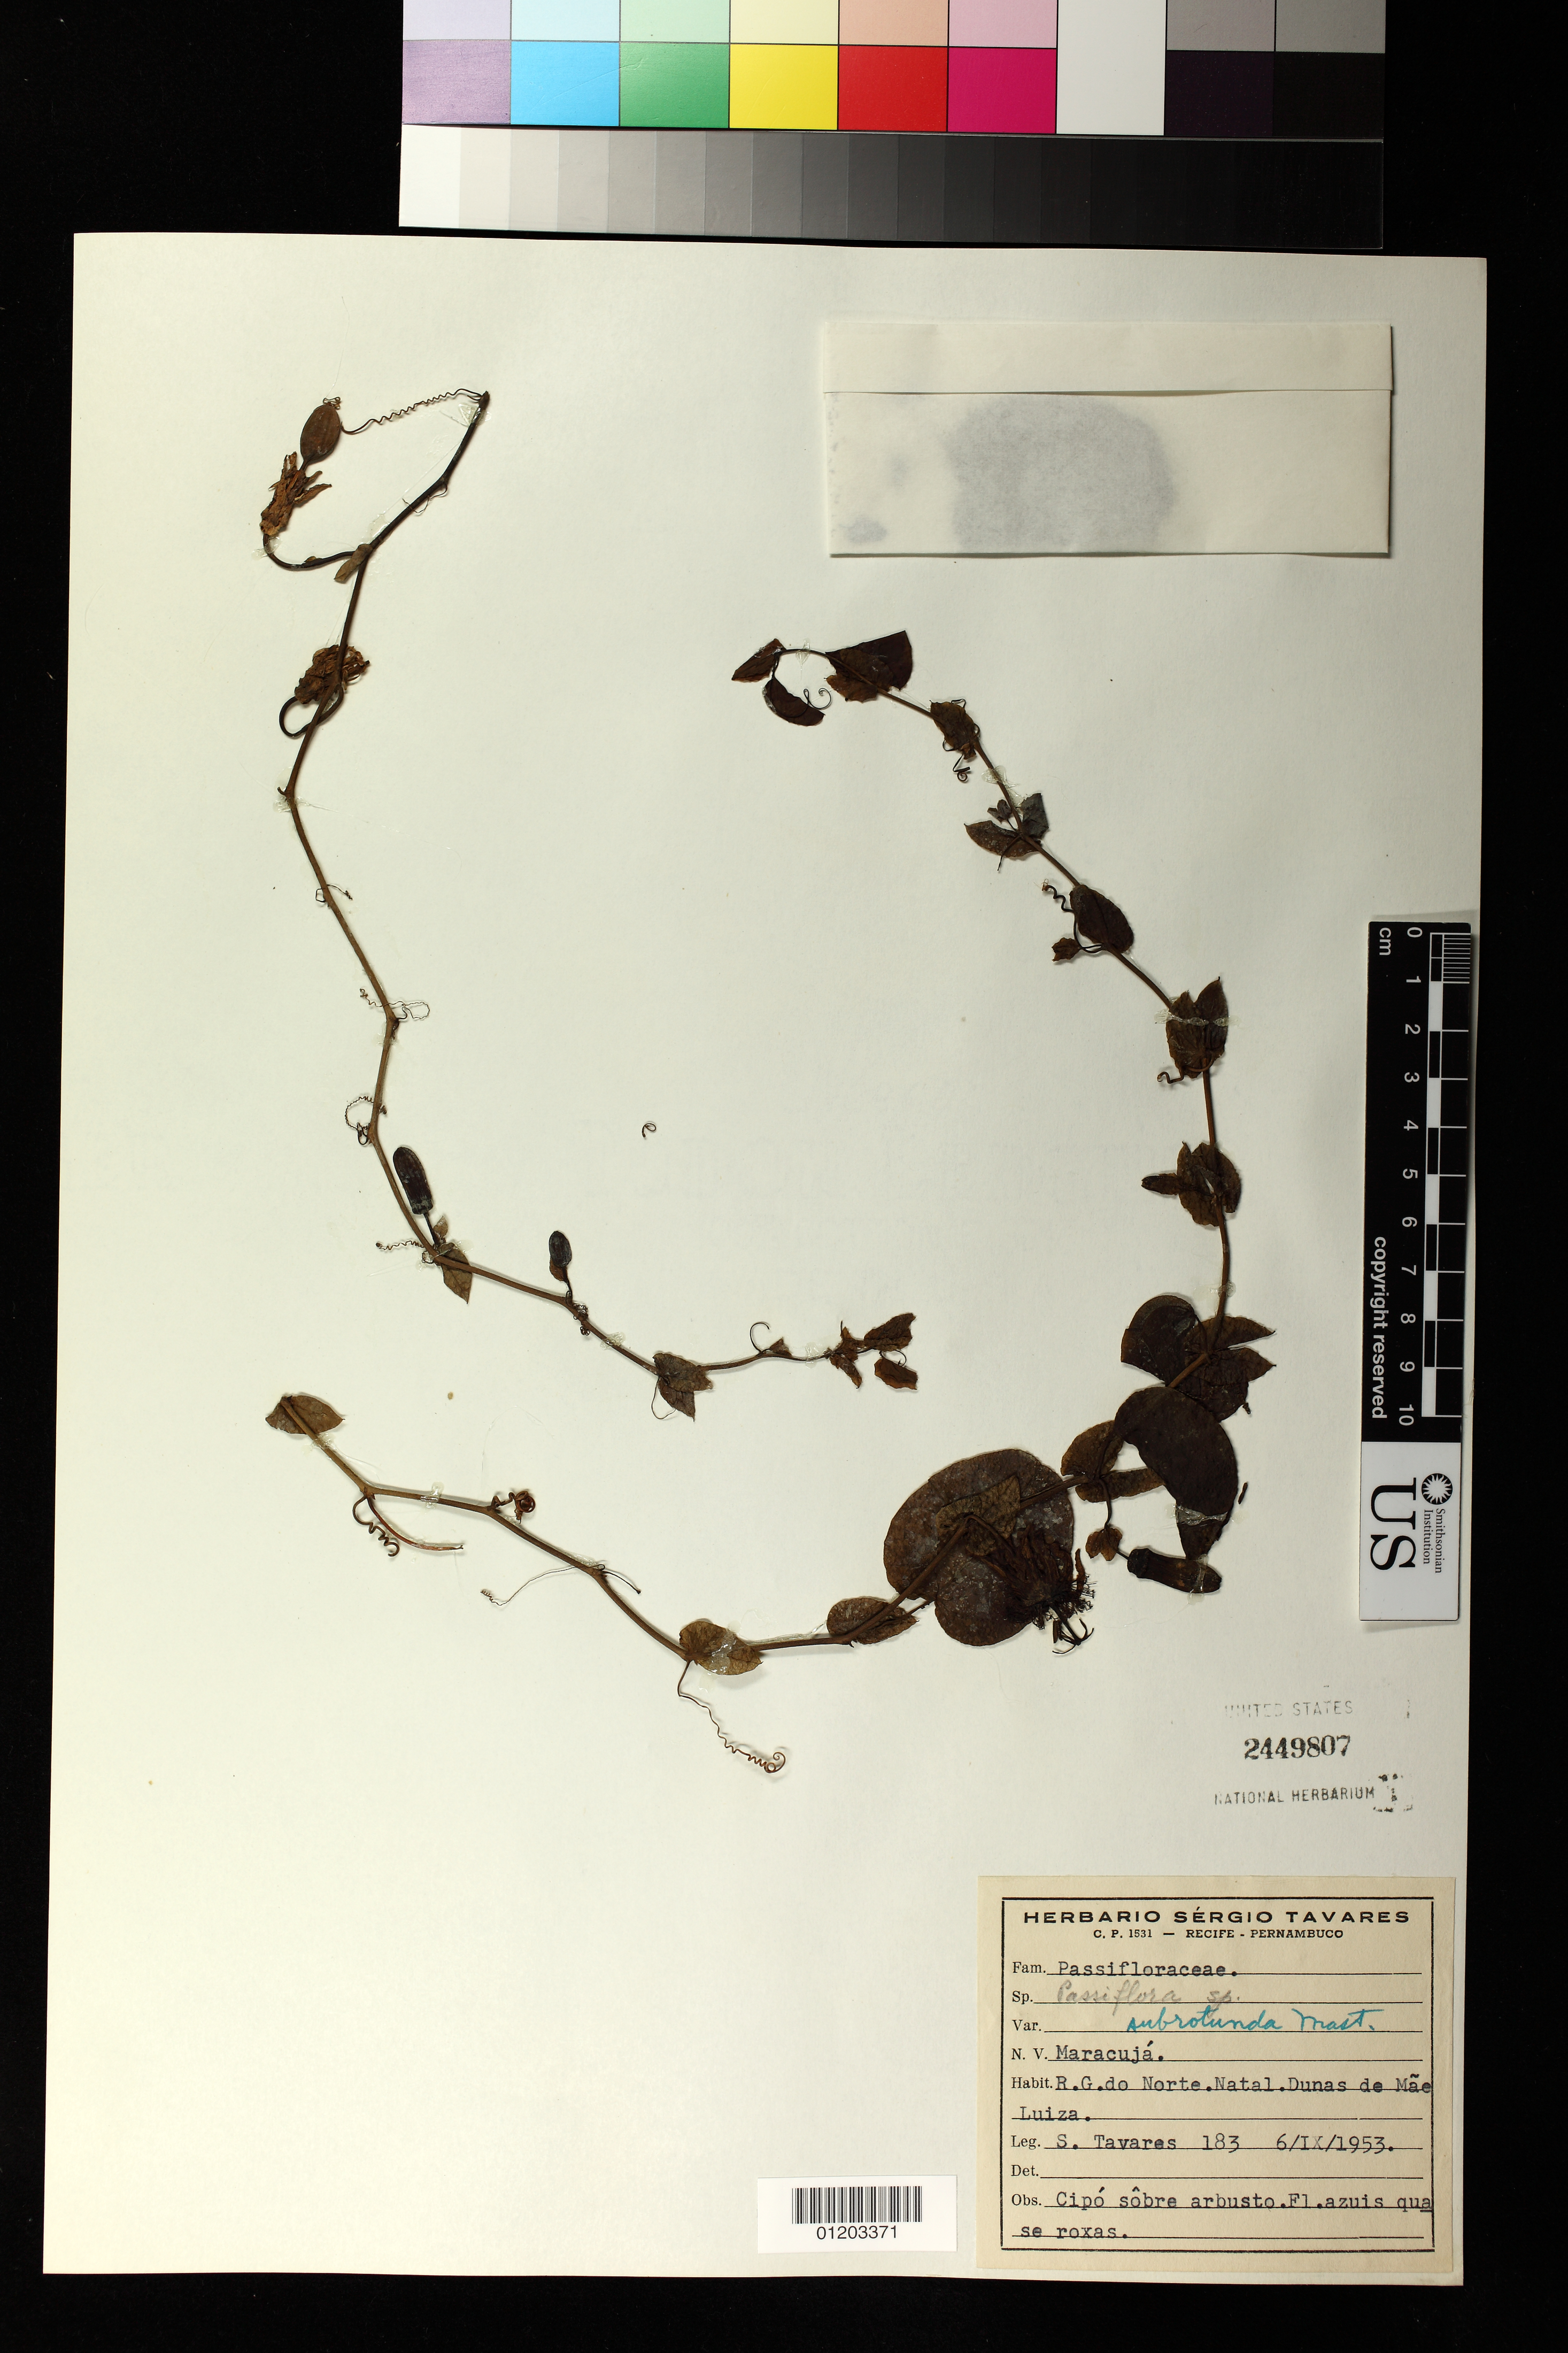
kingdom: Plantae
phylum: Tracheophyta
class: Magnoliopsida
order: Malpighiales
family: Passifloraceae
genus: Passiflora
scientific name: Passiflora subrotunda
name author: Mast.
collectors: S. Tavares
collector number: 183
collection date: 1953-09-06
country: Brazil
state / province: Rio Grande do Norte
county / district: Natal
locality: Dunas de Mae Luiza.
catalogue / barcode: US 2449807